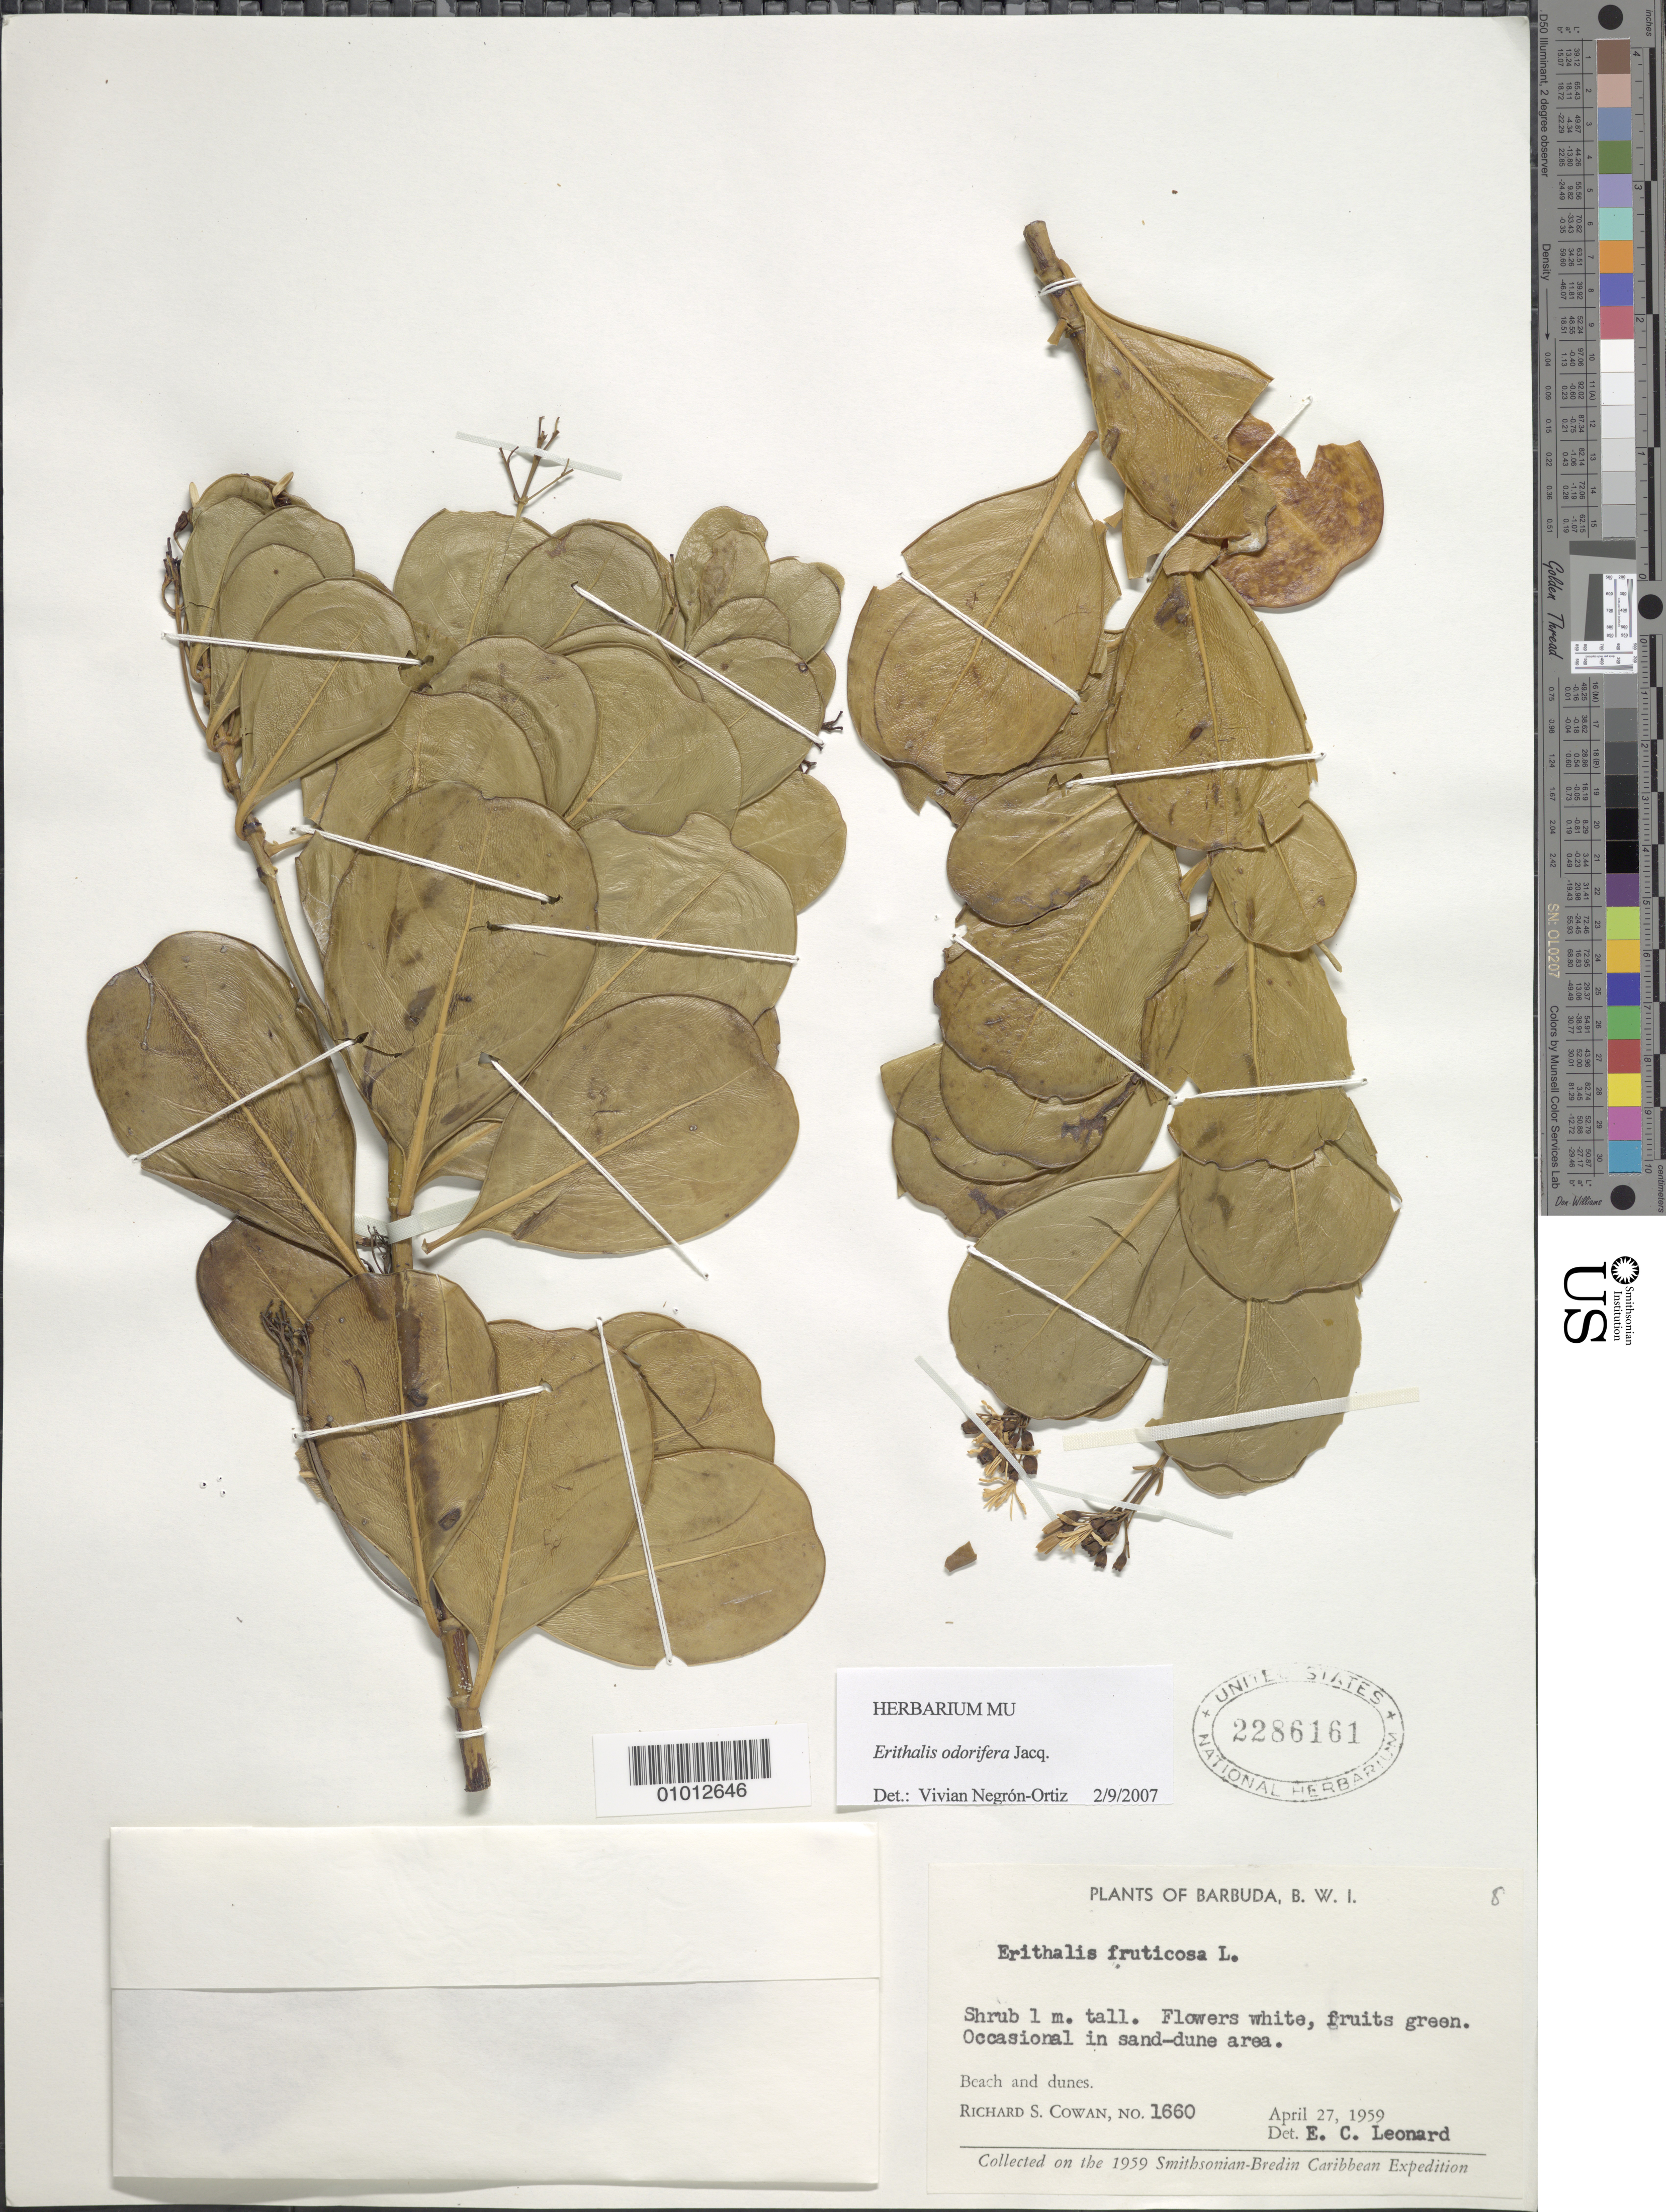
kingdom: Plantae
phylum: Tracheophyta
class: Magnoliopsida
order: Gentianales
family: Rubiaceae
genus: Erithalis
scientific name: Erithalis odorifera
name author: Jacq.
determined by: Negrón-Ortiz, V.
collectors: R. S. Cowan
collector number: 1660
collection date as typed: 27 Apr 1959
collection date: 1959-04-27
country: Antigua and Barbuda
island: Barbuda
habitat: Beach and dunes; occasional in sand dune area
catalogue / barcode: US 2286161